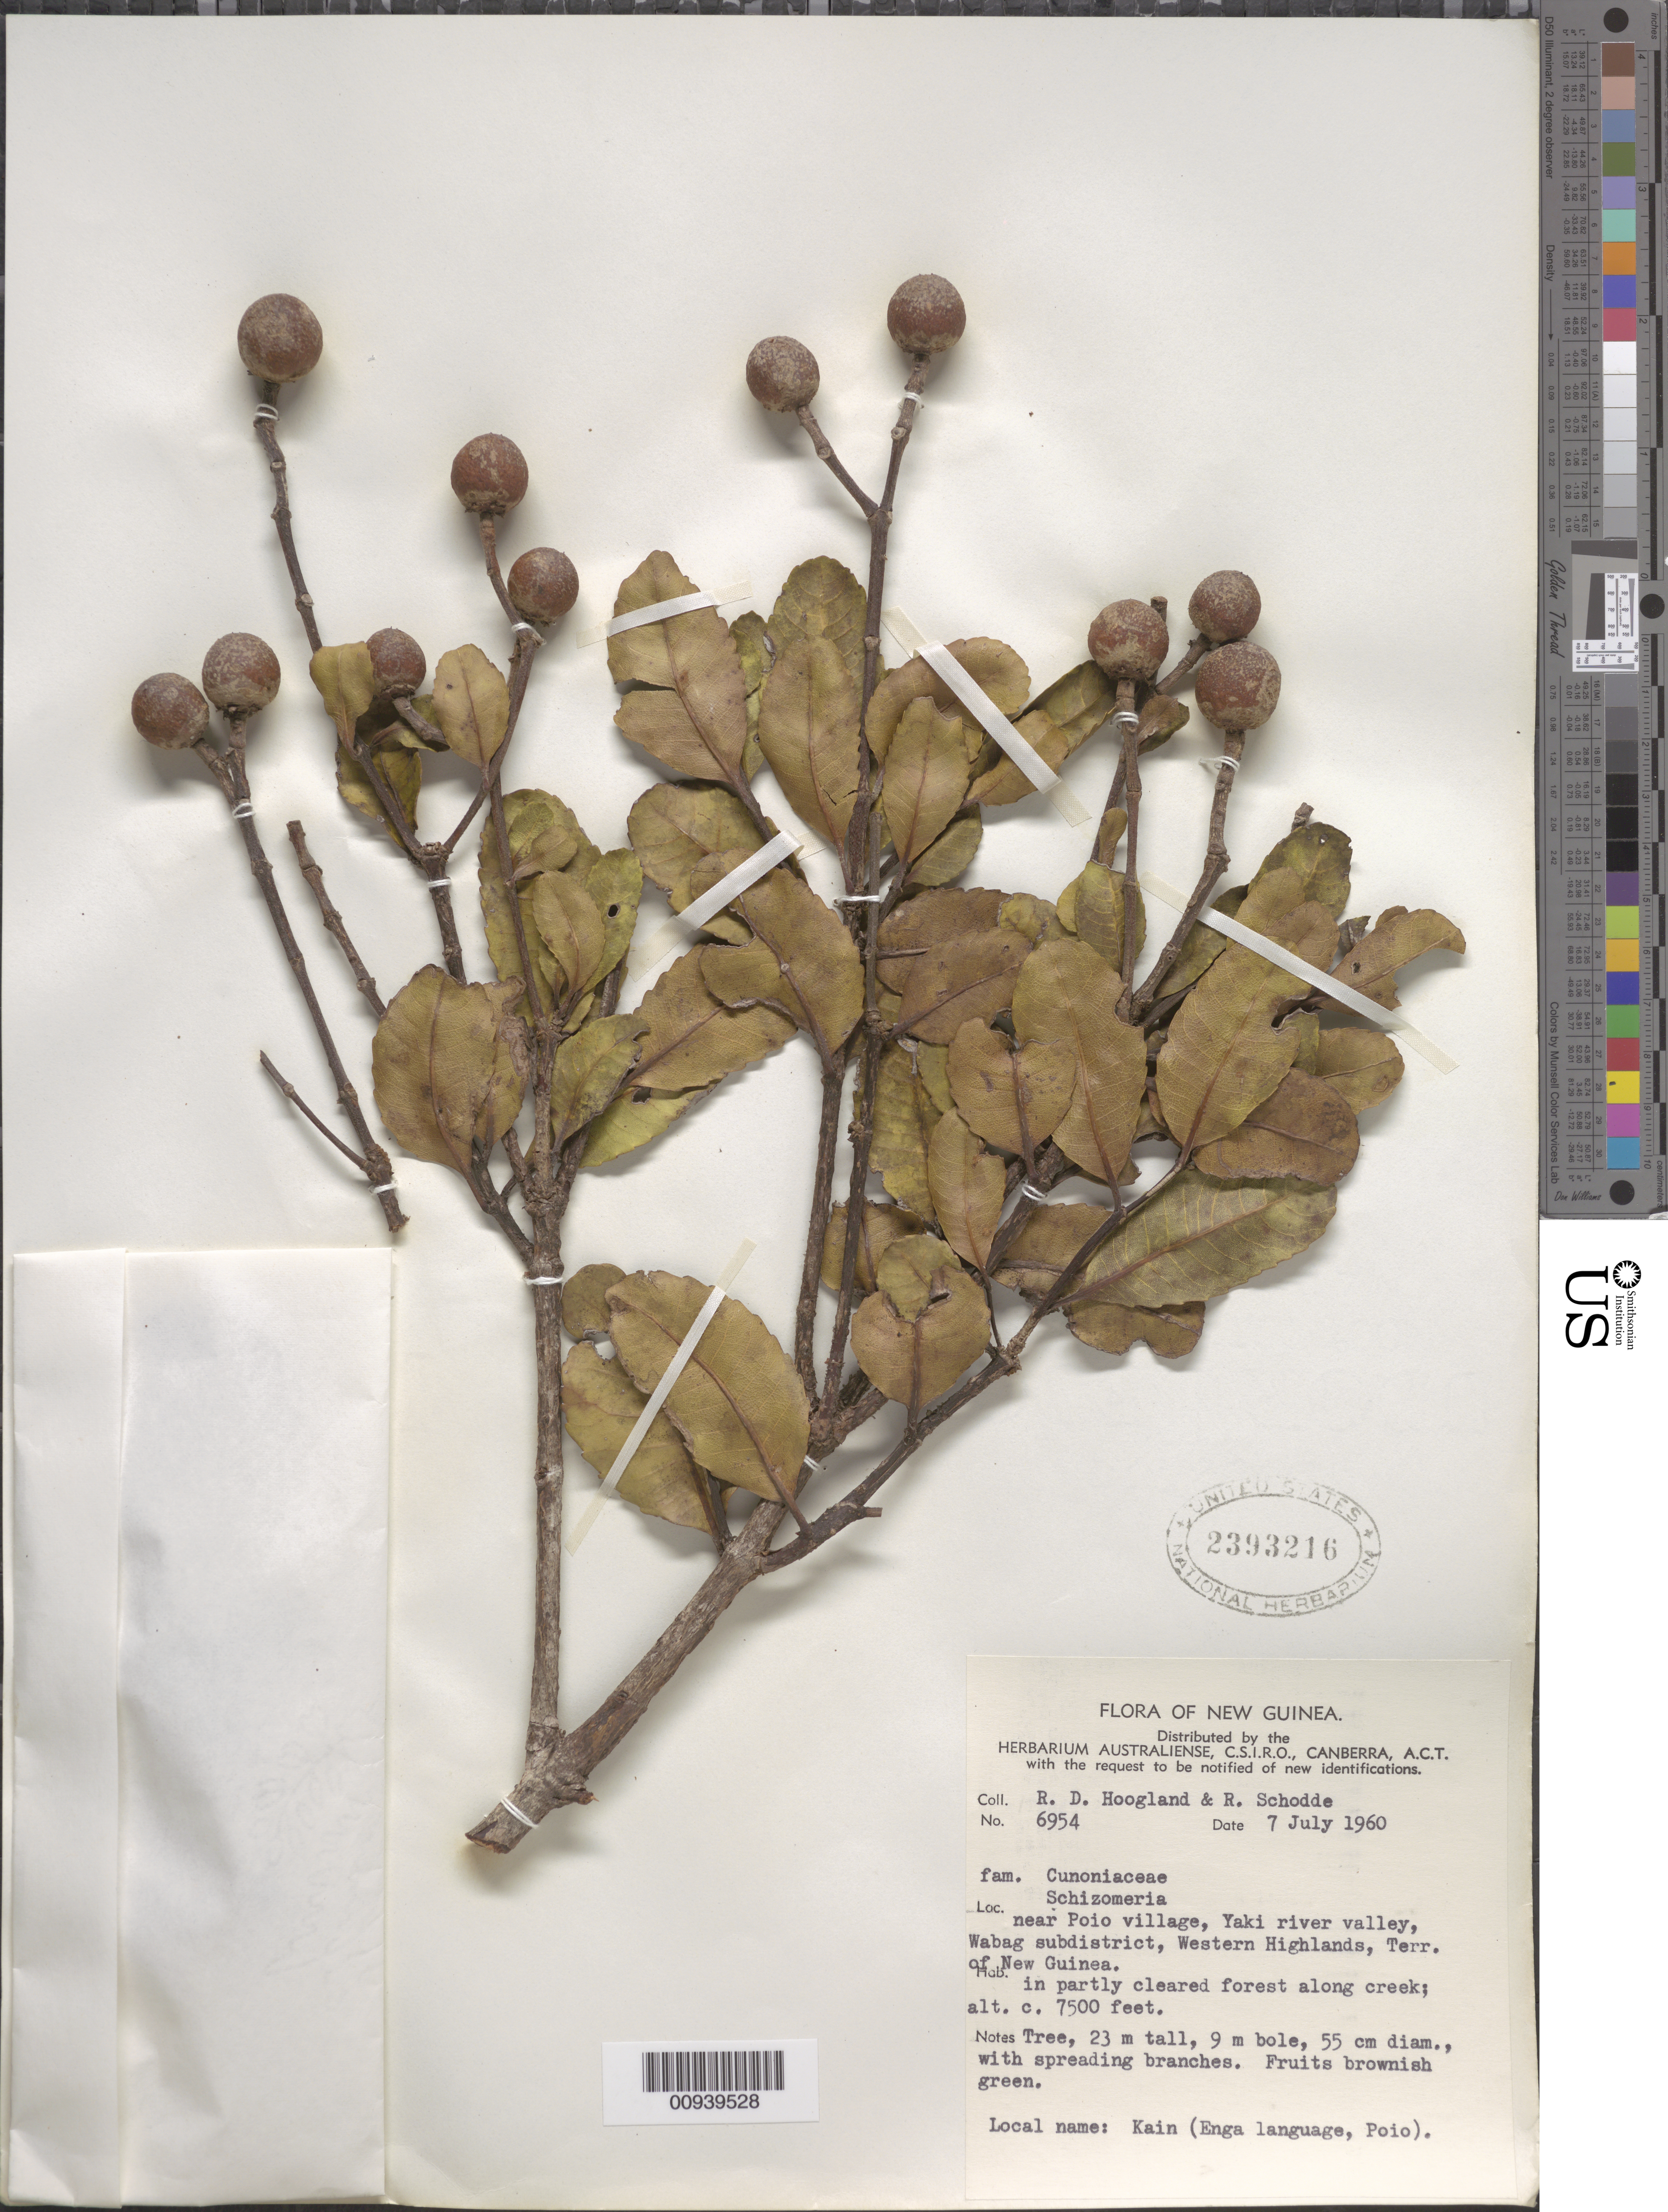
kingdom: Plantae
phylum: Tracheophyta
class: Magnoliopsida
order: Oxalidales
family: Cunoniaceae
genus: Schizomeria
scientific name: Schizomeria sp.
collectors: R. D. Hoogland & R. Schodde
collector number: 6954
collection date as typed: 07 Jul 1960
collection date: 1960-07-07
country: Papua New Guinea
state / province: Enga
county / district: Wabag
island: New Guinea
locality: Wabag subdistrict, near Poio village, Yaki river valley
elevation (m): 2286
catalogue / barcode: US 2393216